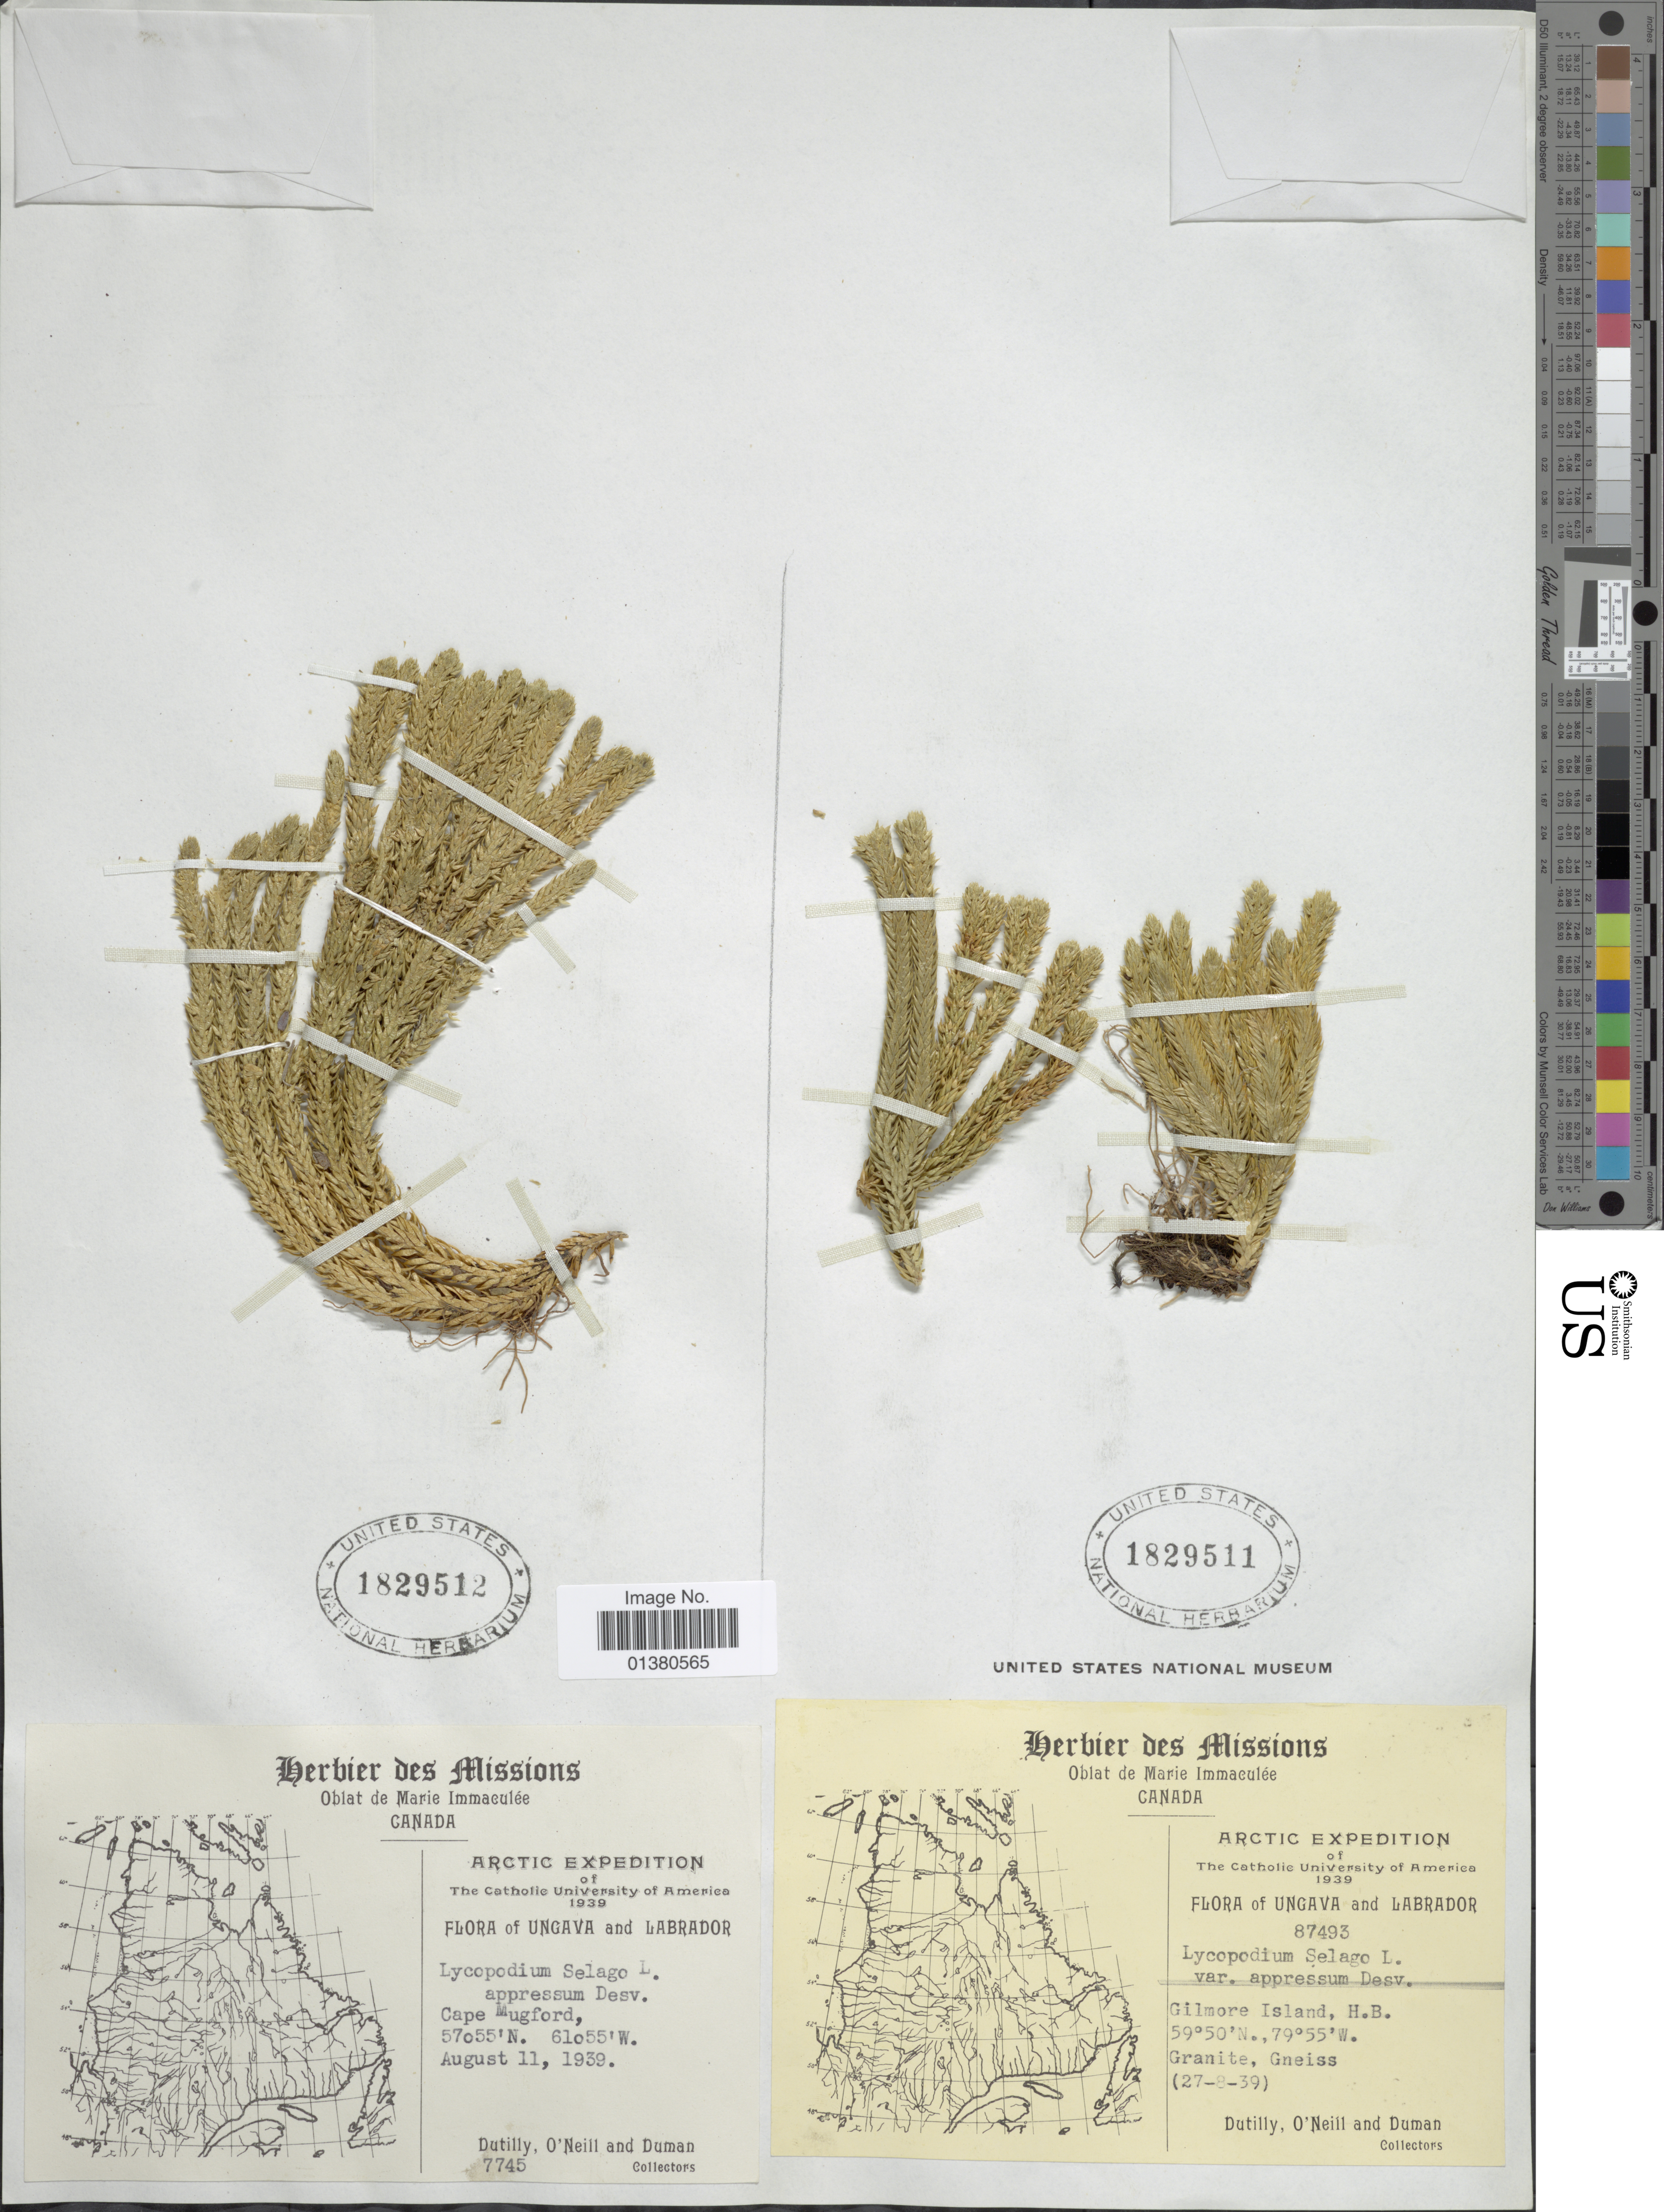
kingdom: Plantae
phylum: Tracheophyta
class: Lycopodiopsida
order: Lycopodiales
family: Lycopodiaceae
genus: Huperzia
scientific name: Huperzia selago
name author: (L.) Bernh. ex Schrank & Mart.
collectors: D. O'neill & -. Duman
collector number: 7745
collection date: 1939-08-11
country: Canada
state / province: Newfoundland and Labrador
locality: Ungava and Labrador, Cape Mugford,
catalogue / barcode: US 1829512